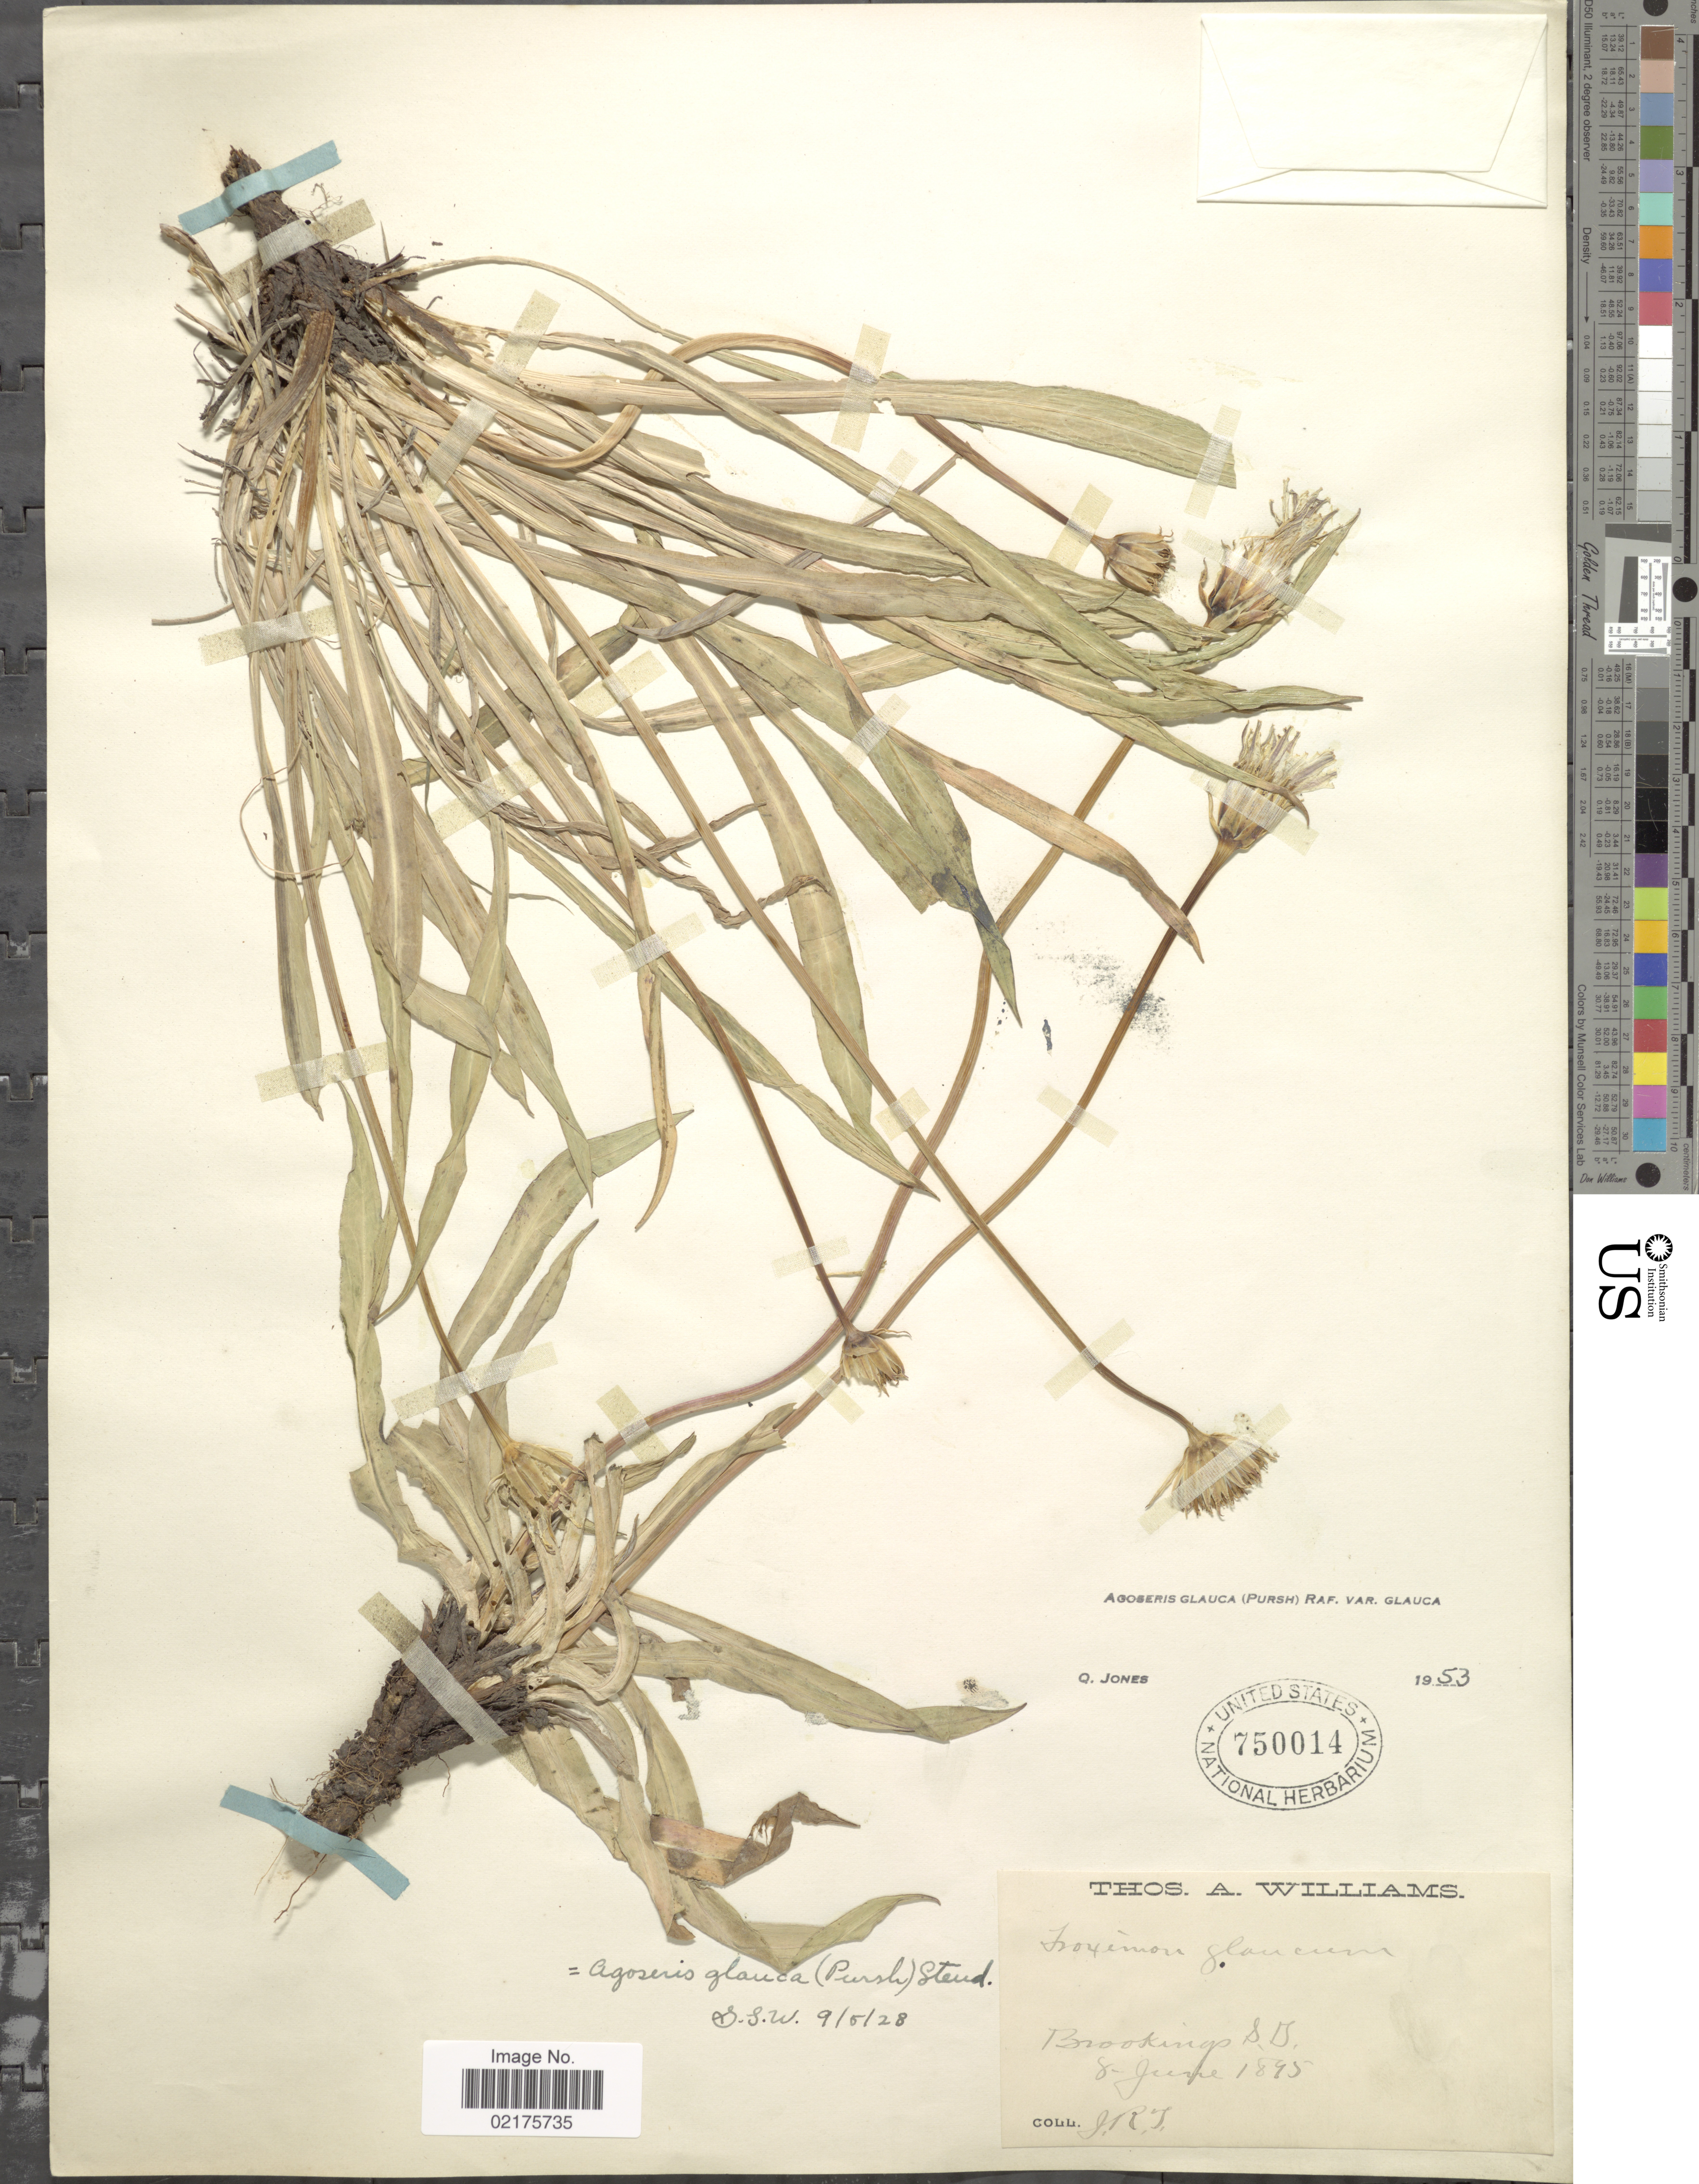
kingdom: Plantae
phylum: Tracheophyta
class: Magnoliopsida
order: Asterales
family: Asteraceae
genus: Agoseris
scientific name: Agoseris glauca var. glauca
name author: (Pursh) Raf.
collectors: J. R. T.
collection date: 1895-08-06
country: United States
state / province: South Dakota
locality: Brookings, S. D.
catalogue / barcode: US 750014